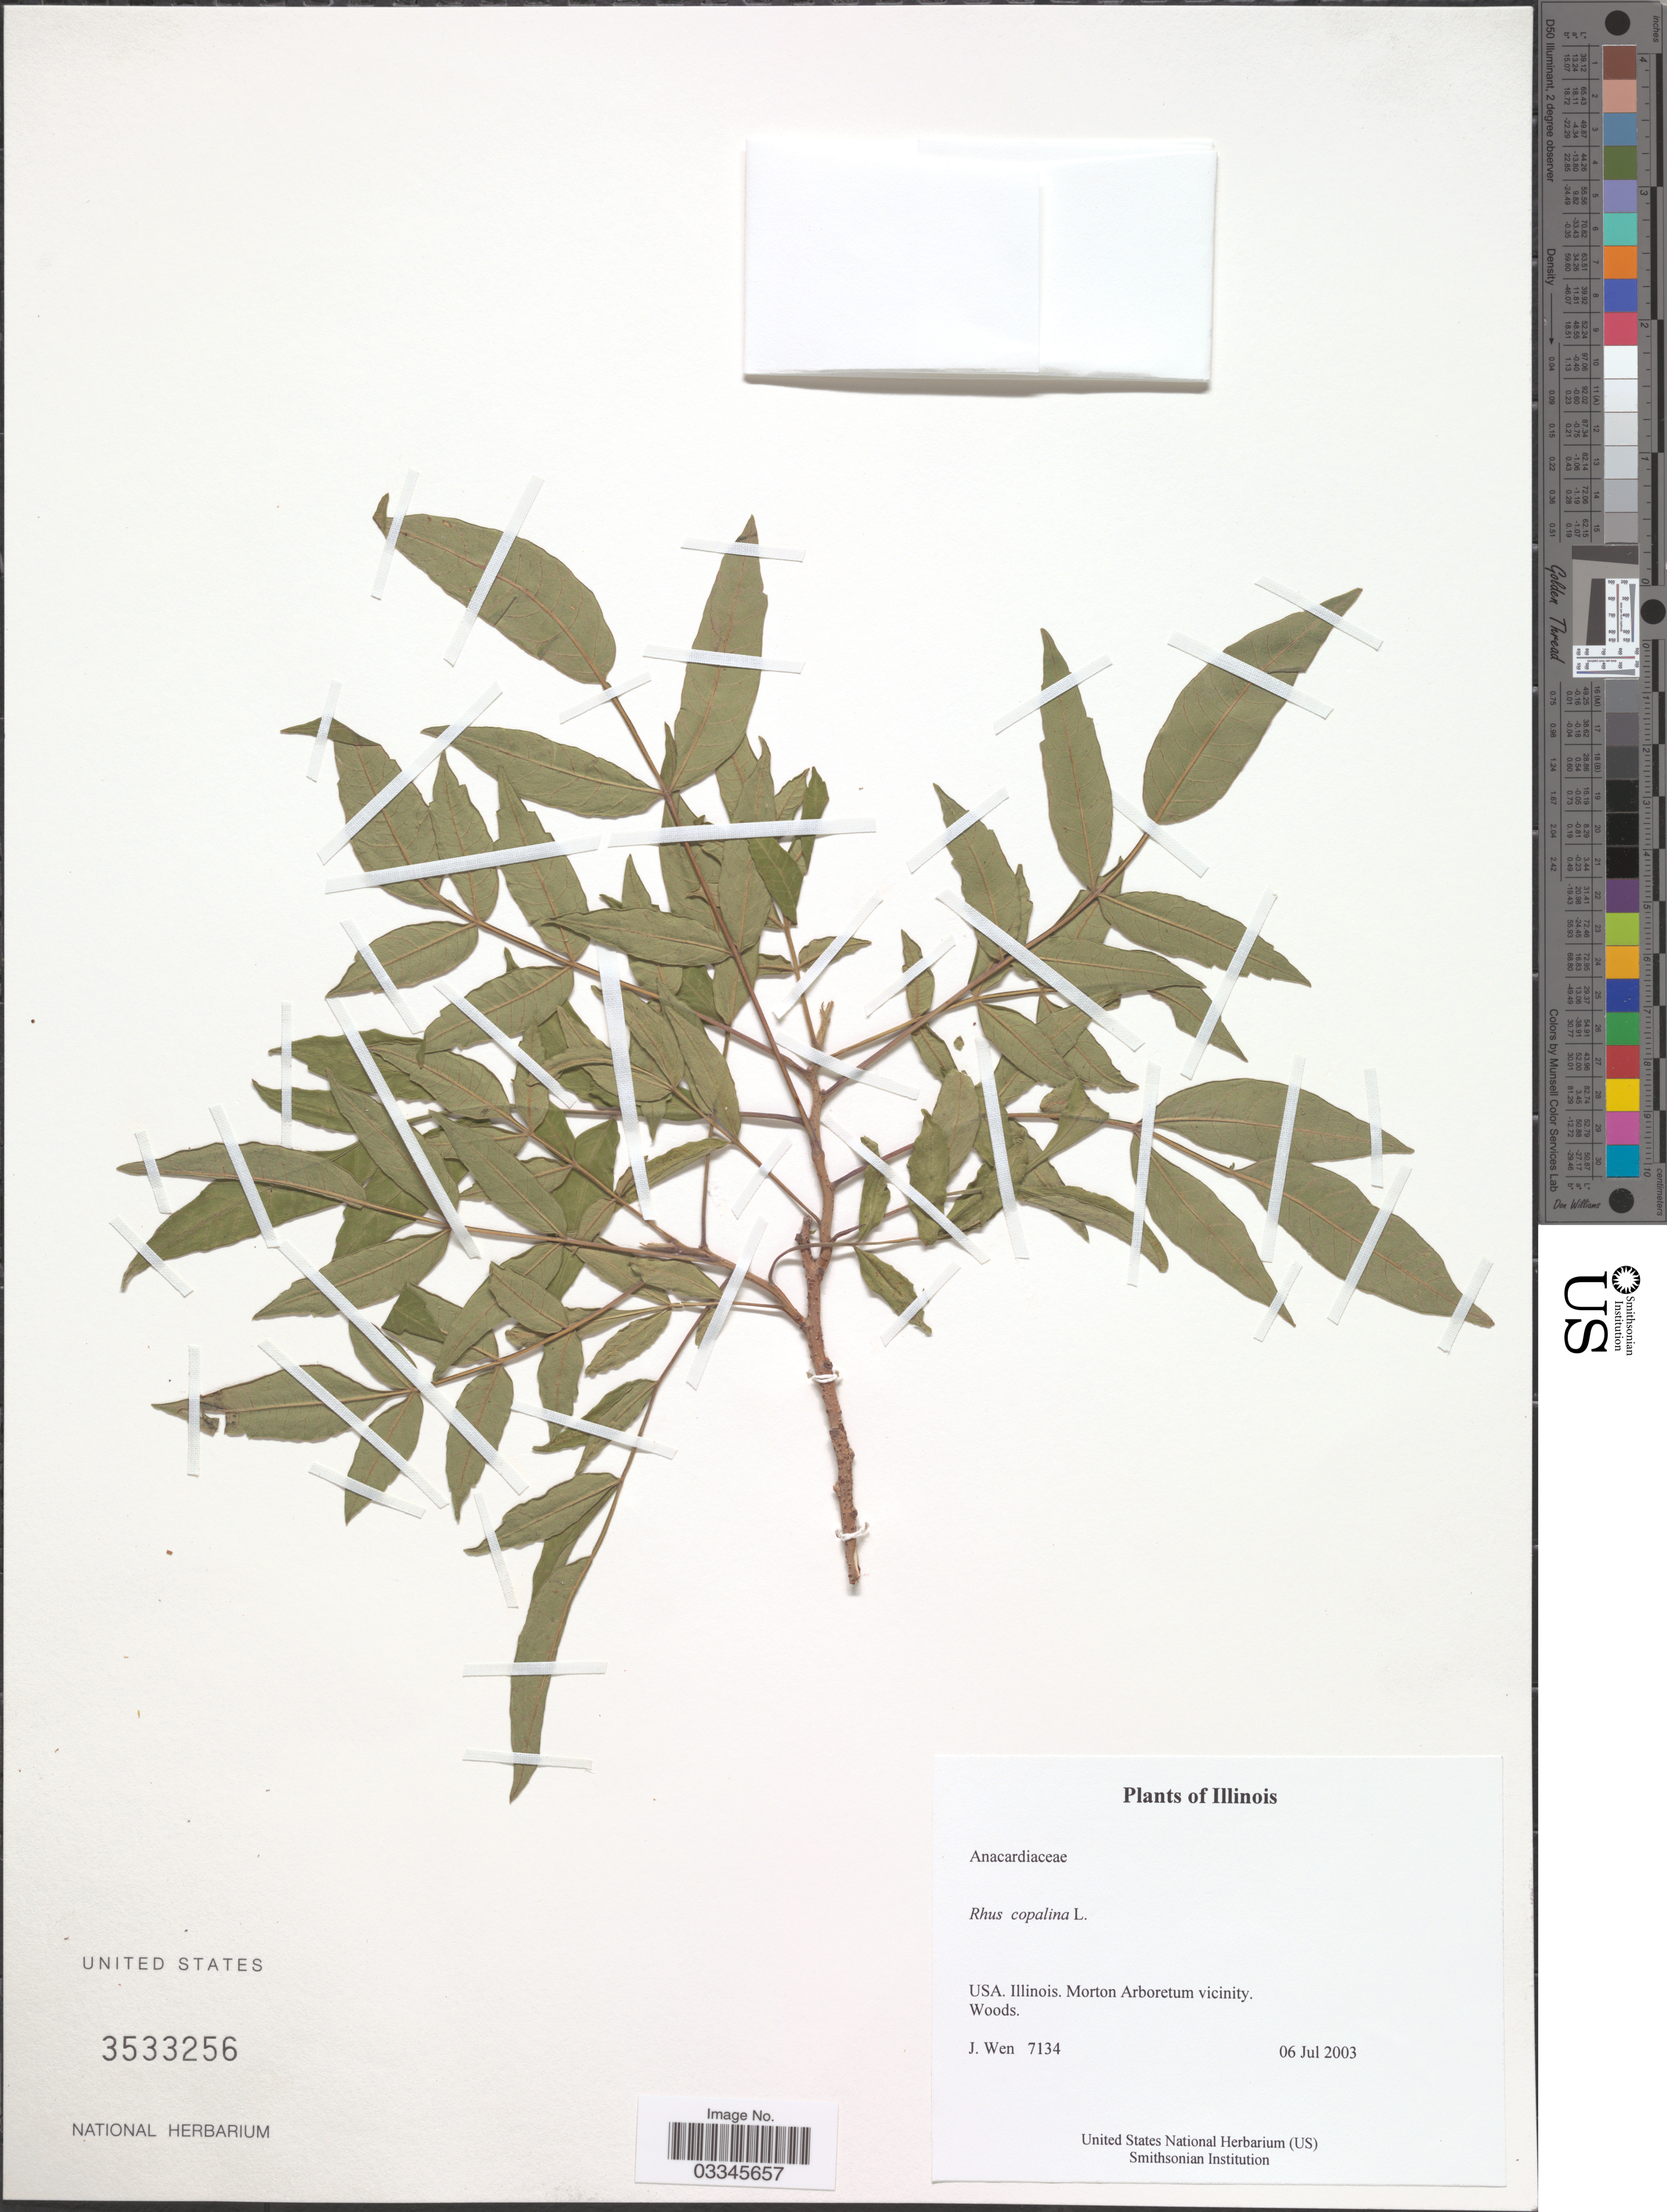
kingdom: Plantae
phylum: Tracheophyta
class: Magnoliopsida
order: Sapindales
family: Anacardiaceae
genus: Rhus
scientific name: Rhus copallinum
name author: L.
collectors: J. Wen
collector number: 7134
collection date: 2003-07-06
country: United States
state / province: Illinois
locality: Morton Arboretum vicinity.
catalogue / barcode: US 3533256